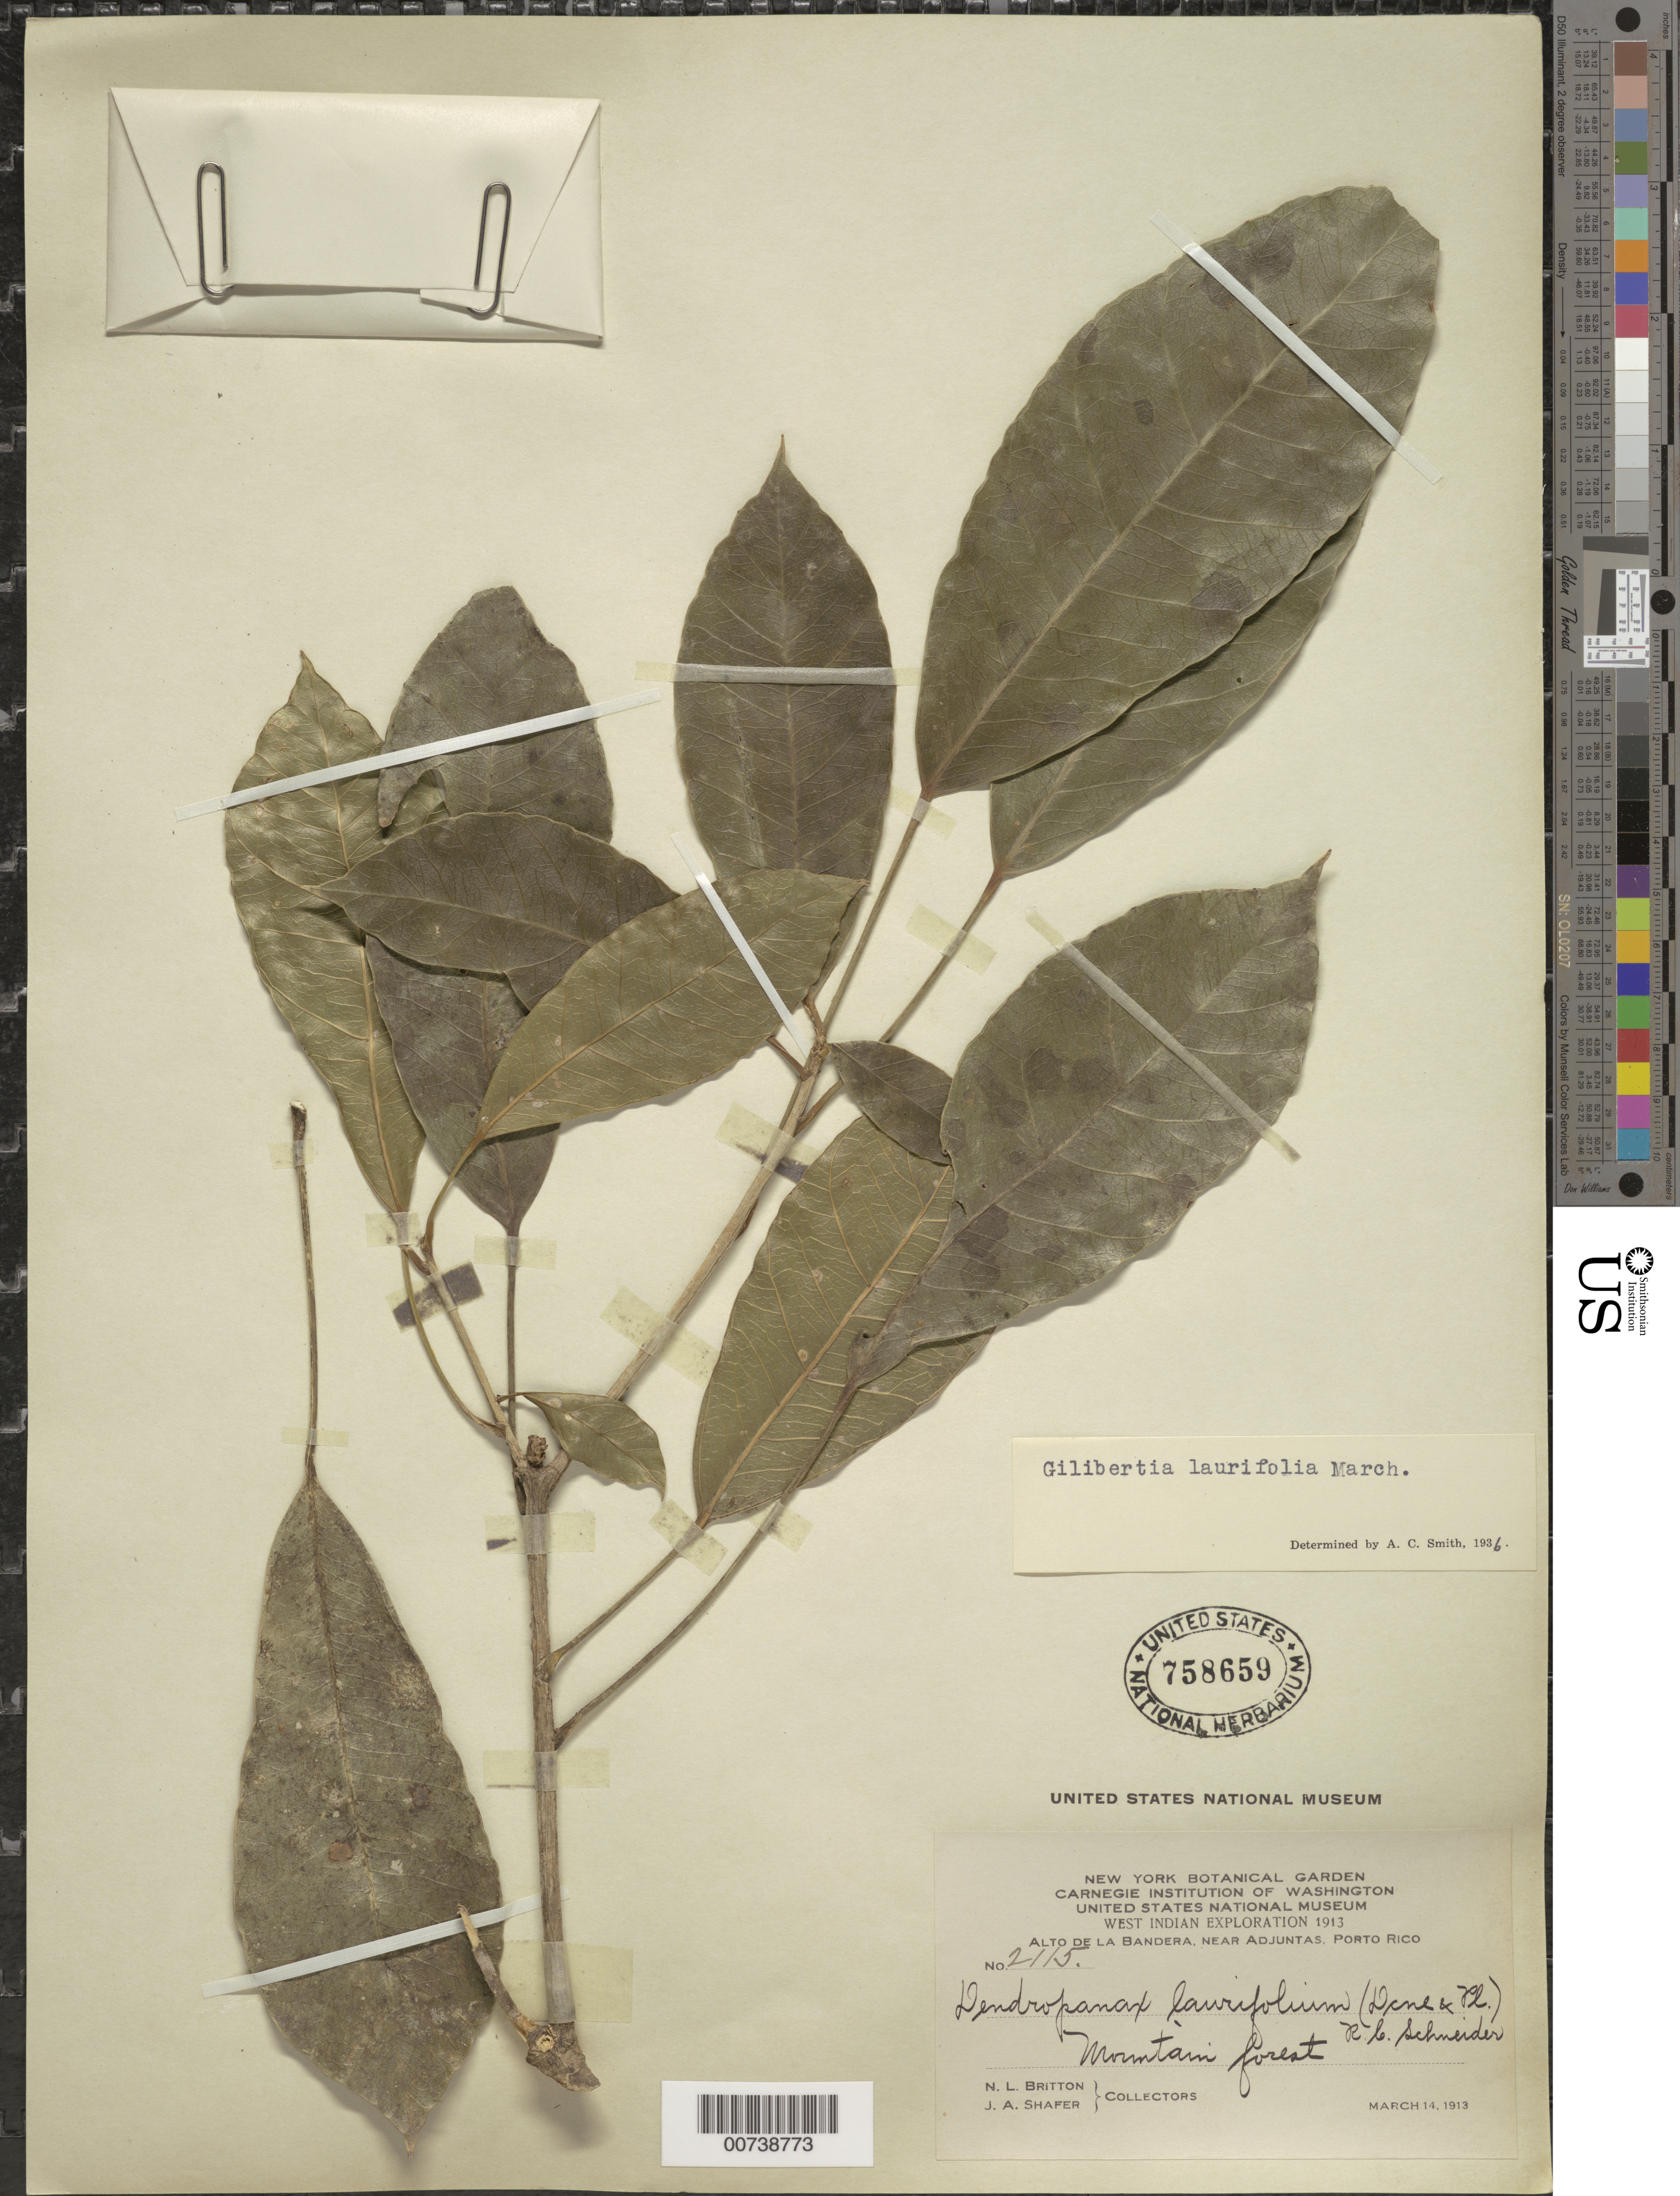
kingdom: Plantae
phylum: Tracheophyta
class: Magnoliopsida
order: Apiales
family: Araliaceae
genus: Dendropanax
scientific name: Dendropanax laurifolius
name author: (Marchal ex Urb.) Decne. & Planch. ex R.C. Schneid.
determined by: Smith, A. C.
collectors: N. Britton & J. A. Shafer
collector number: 2115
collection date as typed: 14 Mar 1913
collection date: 1913-03-14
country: Puerto Rico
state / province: Adjuntas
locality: Alto de la Bandera, near Adjuntas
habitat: Mountain forest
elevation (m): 700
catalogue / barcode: US 758659